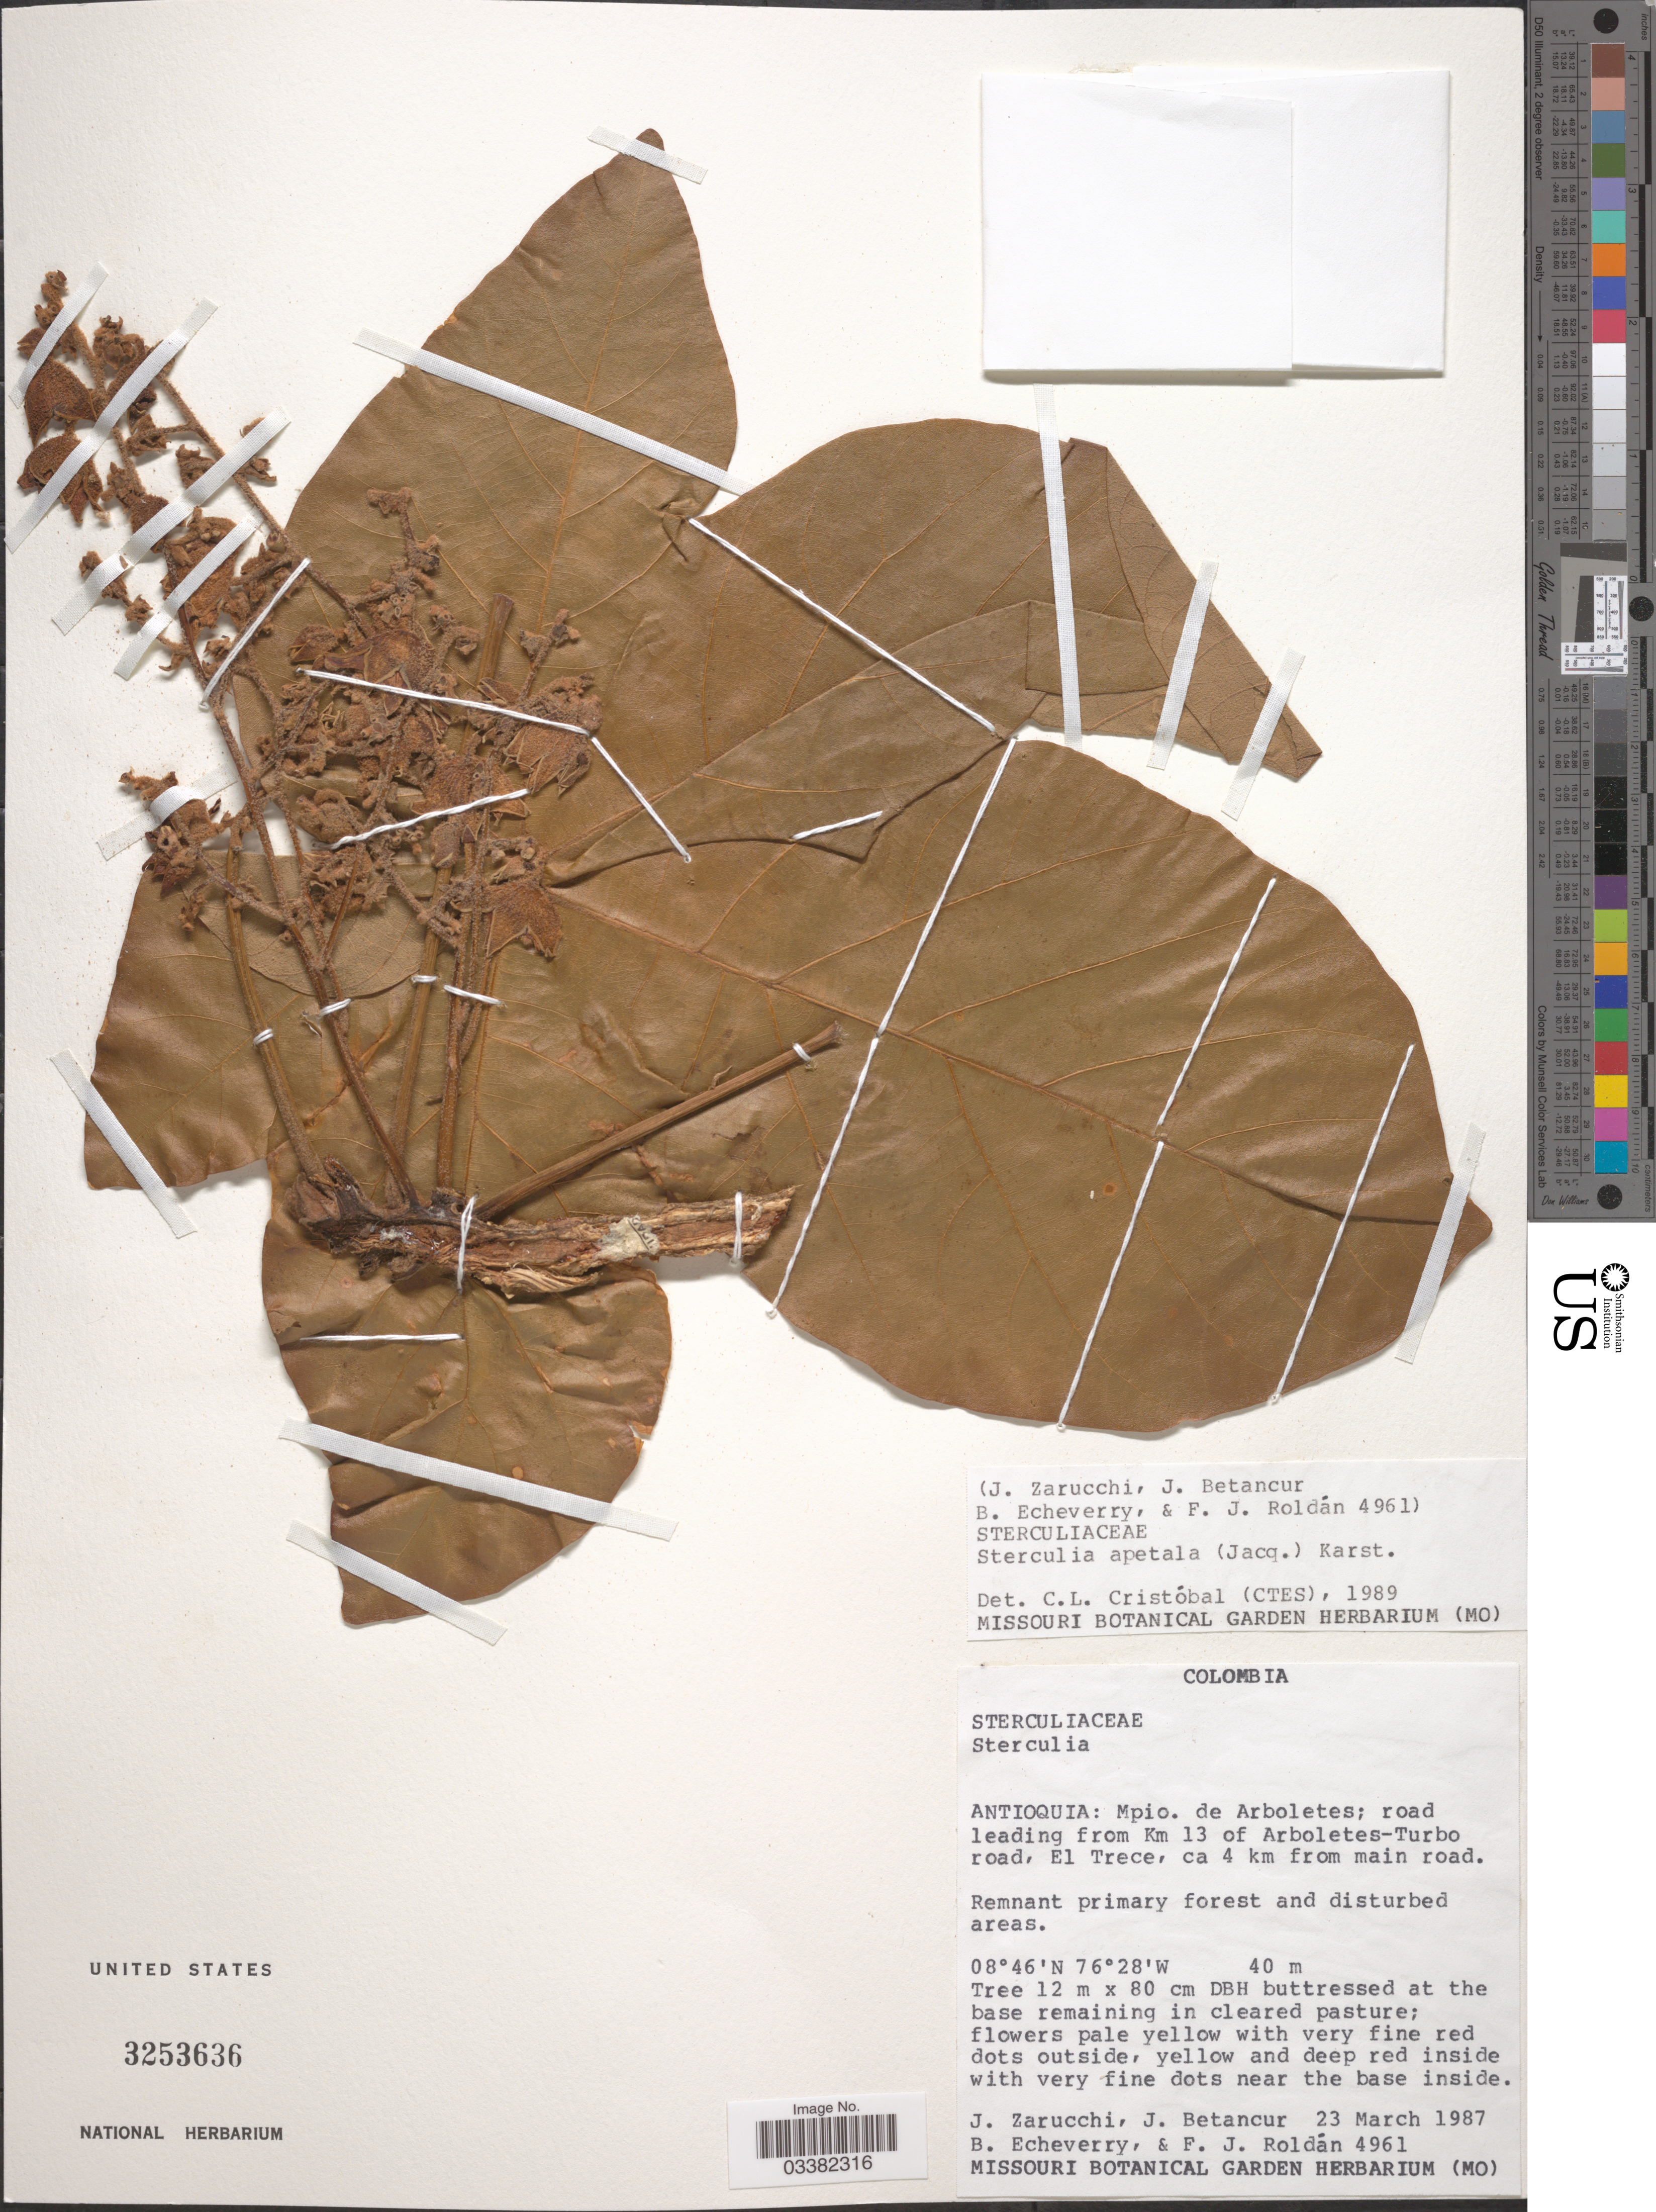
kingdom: Plantae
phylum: Tracheophyta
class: Magnoliopsida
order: Malvales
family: Malvaceae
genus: Sterculia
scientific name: Sterculia apetala var. apetala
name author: (Jacq.) H. Karst.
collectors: J. L. Zarucchi, J. Betancur, B. Echeverry & F. J. Roldán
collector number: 4961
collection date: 1987-03-23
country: Colombia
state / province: Antioquia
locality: Mpio. de Arboletes; road leading from Km 13 of Arboletas-Turbo road, El Trece, ca 4 km from main road.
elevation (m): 40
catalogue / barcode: US 3253636